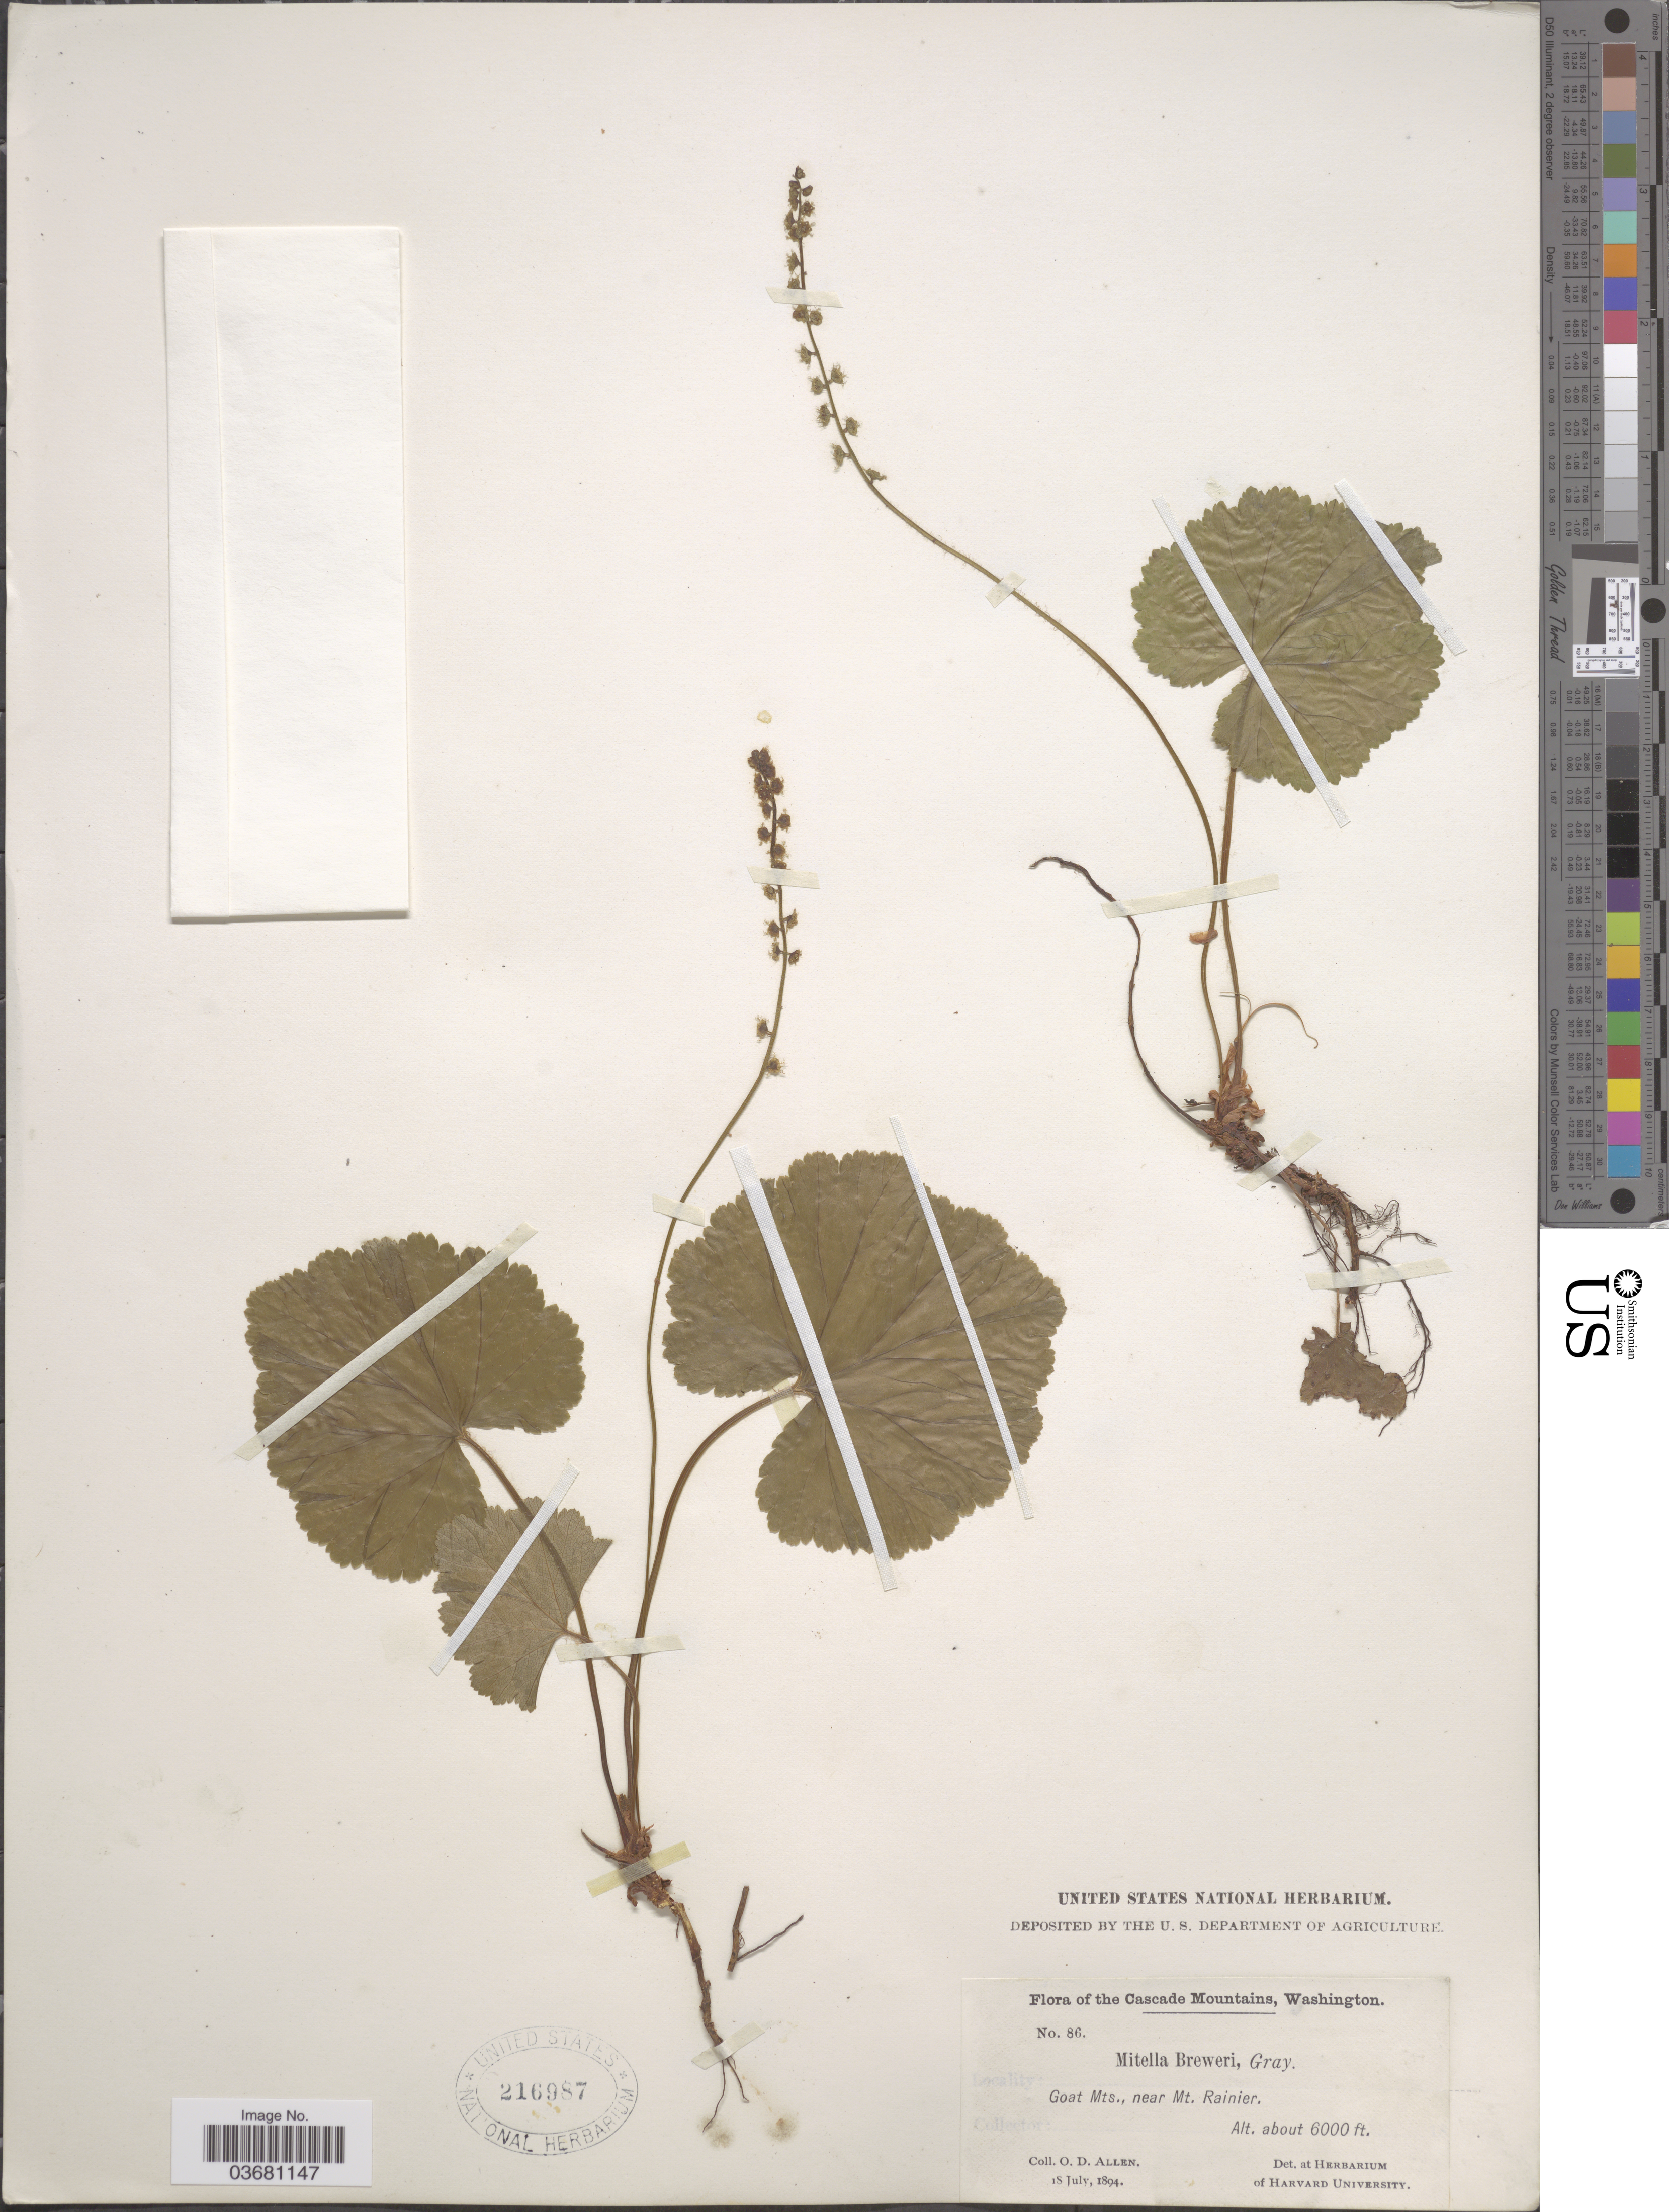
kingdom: Plantae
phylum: Tracheophyta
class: Magnoliopsida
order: Saxifragales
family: Saxifragaceae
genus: Mitella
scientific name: Mitella breweri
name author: A. Gray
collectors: O. D. Allen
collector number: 86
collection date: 1894-07-18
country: United States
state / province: Washington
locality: The Cascade Mountains. Goat Mts., near Mt. Rainier.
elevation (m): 1829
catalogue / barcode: US 216987